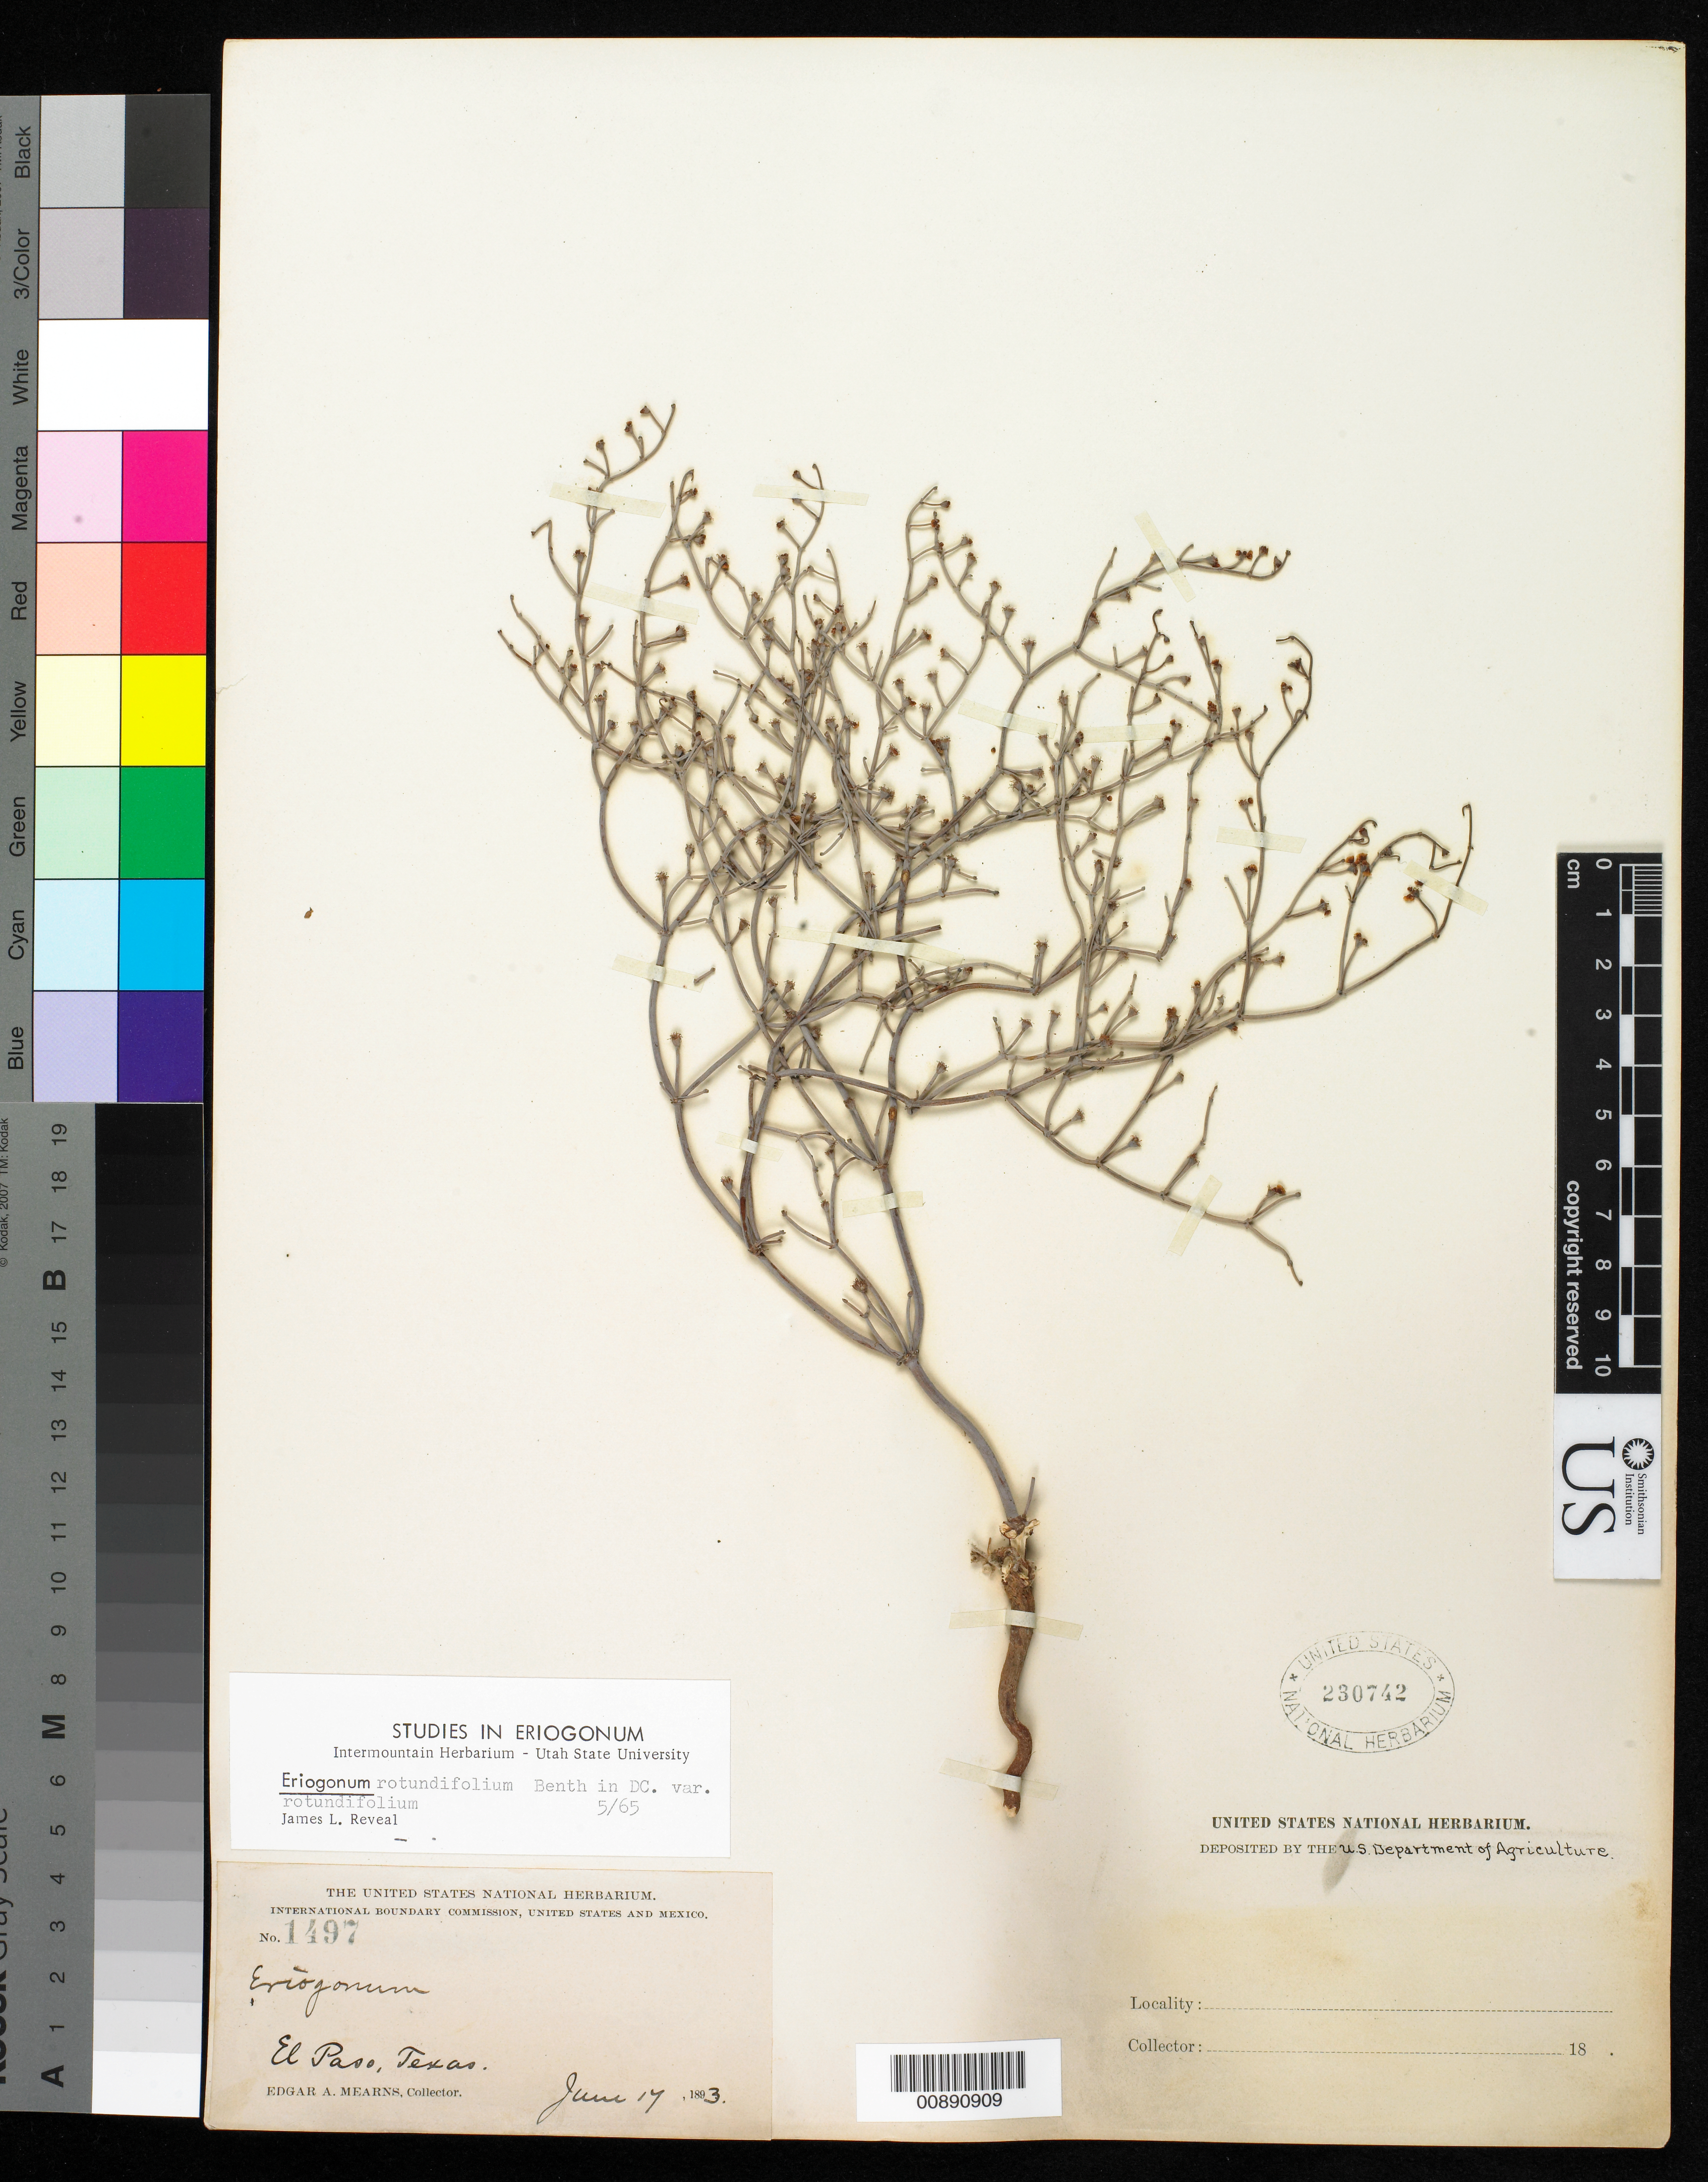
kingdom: Plantae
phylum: Tracheophyta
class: Magnoliopsida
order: Caryophyllales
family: Polygonaceae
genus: Eriogonum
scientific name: Eriogonum rotundifolium var. rotundifolium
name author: Benth.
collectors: E. A. Mearns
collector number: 1497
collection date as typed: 17 Jun 1893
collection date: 1893-06-17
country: United States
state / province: Texas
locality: El Paso, Texas.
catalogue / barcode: US 230742